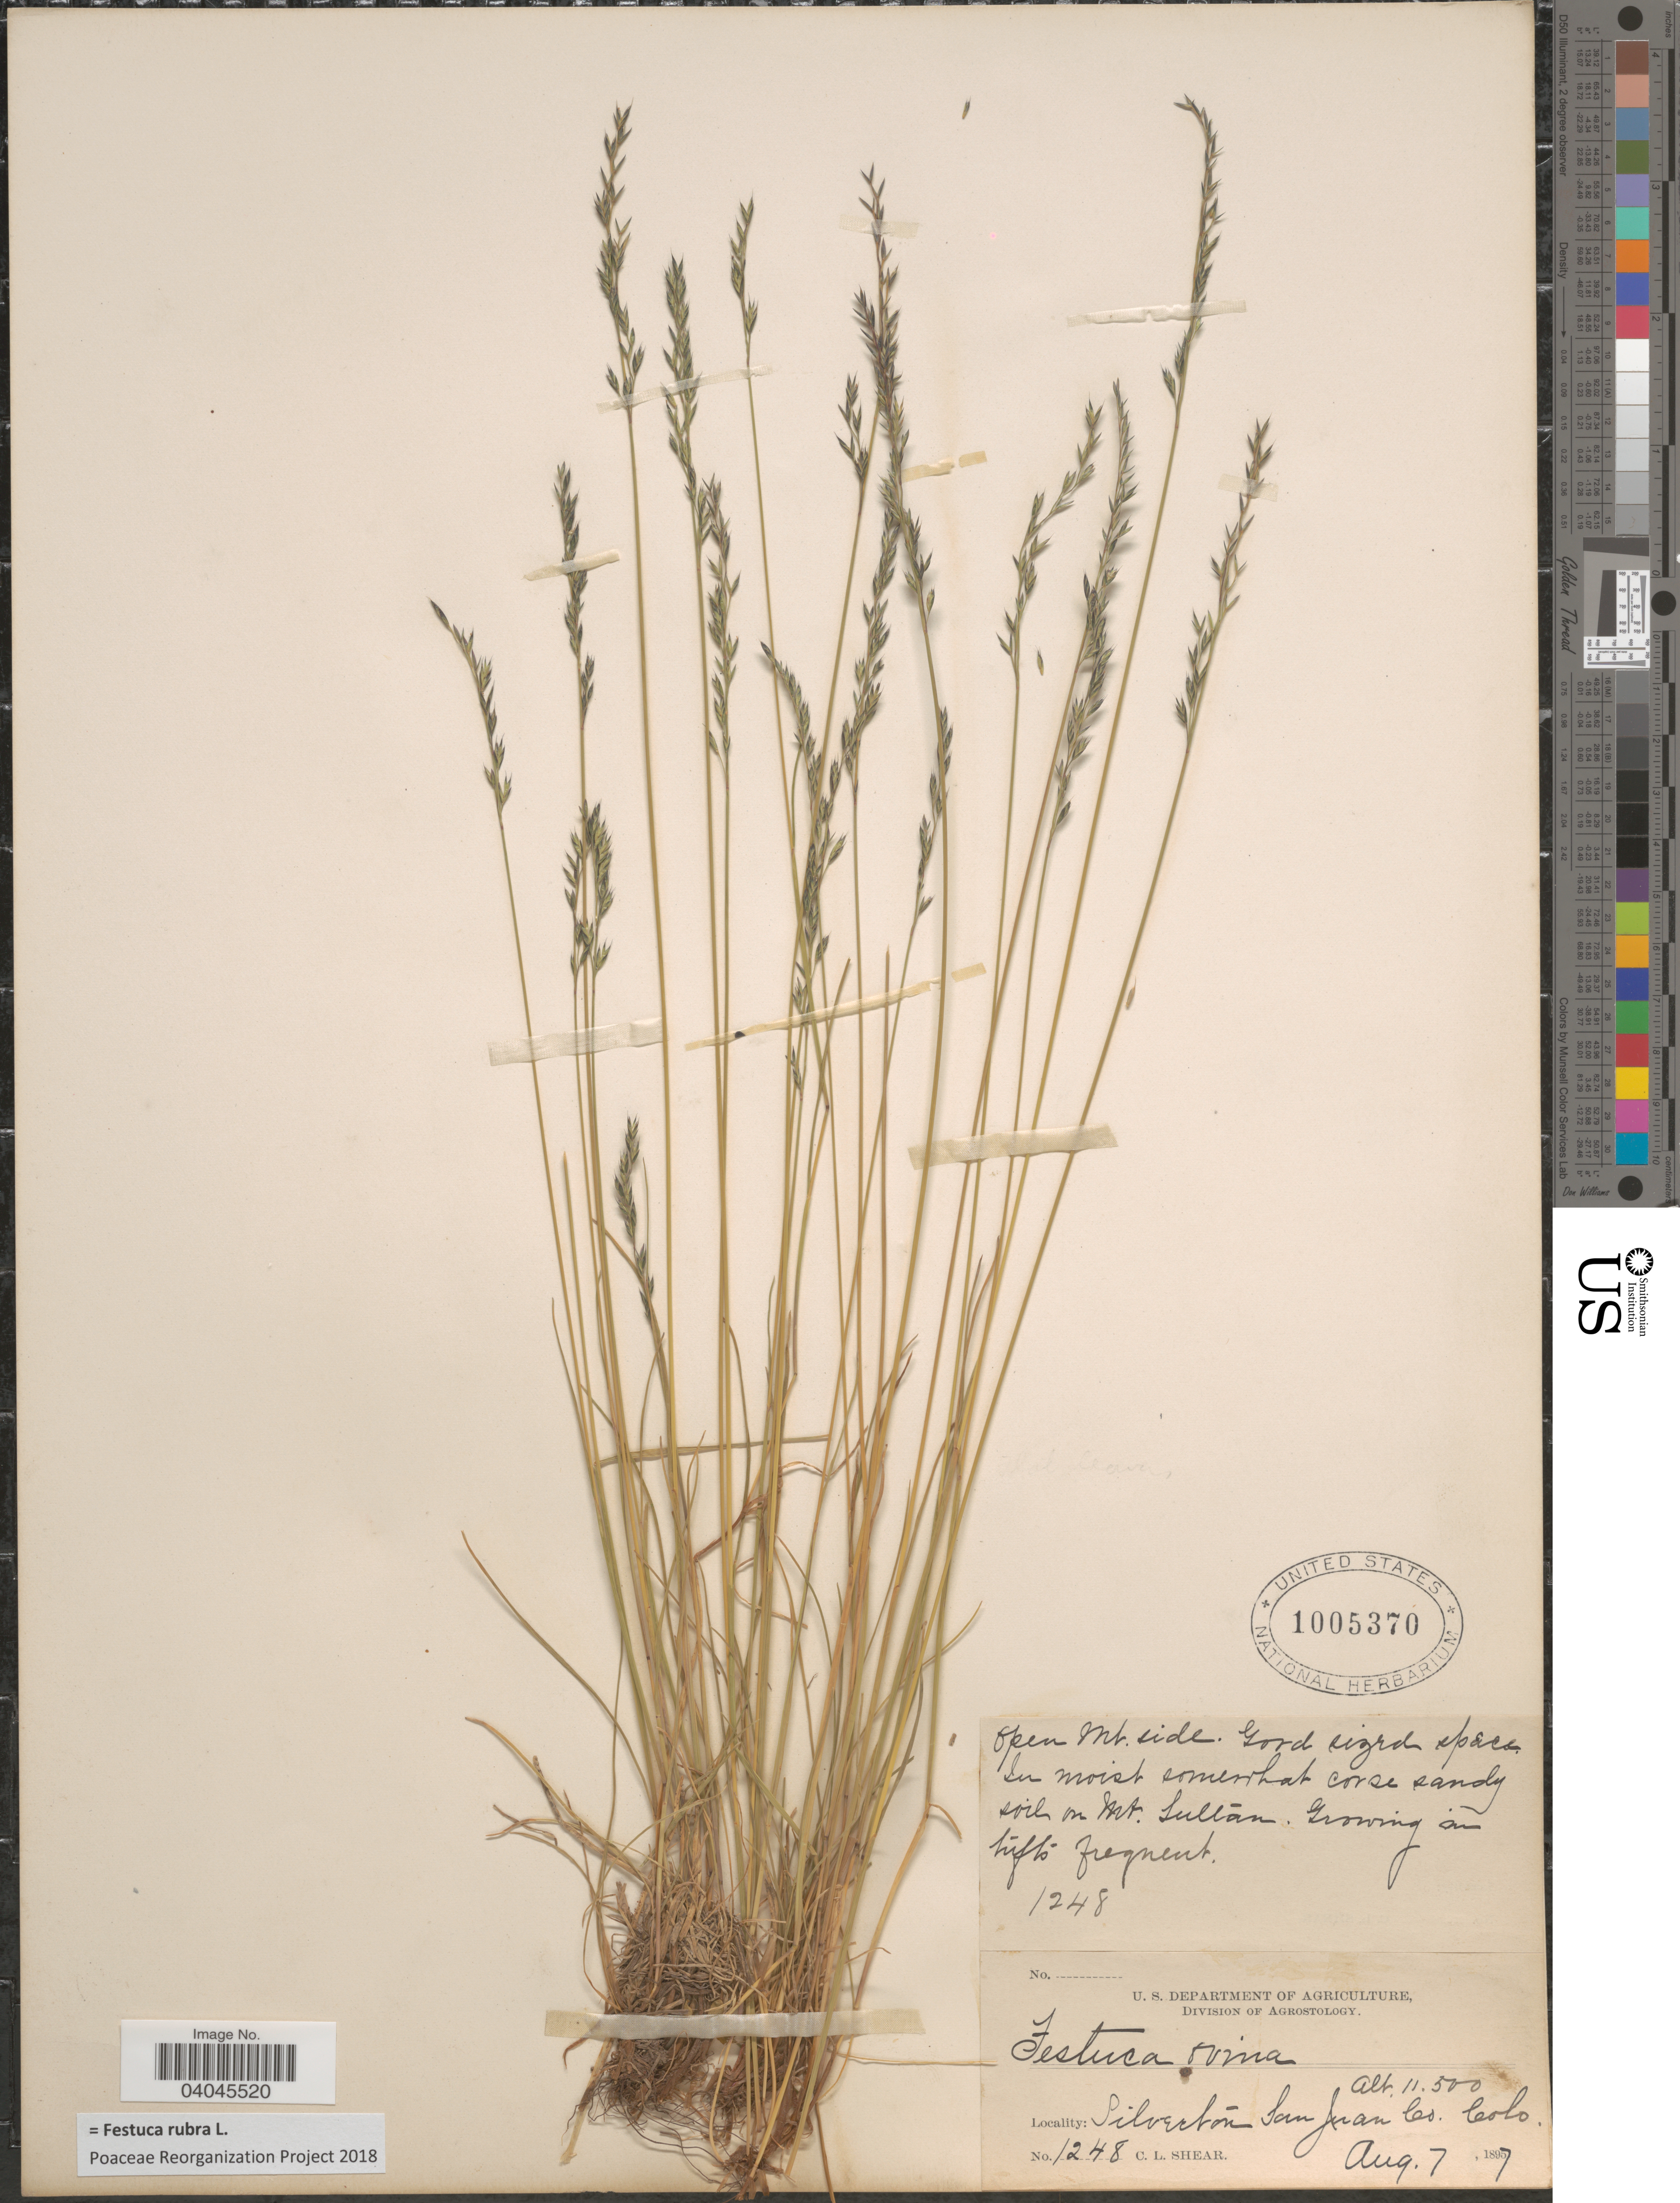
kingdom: Plantae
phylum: Tracheophyta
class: Liliopsida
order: Poales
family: Poaceae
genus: Festuca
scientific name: Festuca rubra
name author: L.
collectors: C. L. Shear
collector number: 1248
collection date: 1897-08-07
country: United States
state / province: Colorado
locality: Silverton San Juan Co.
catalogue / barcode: US 1005370